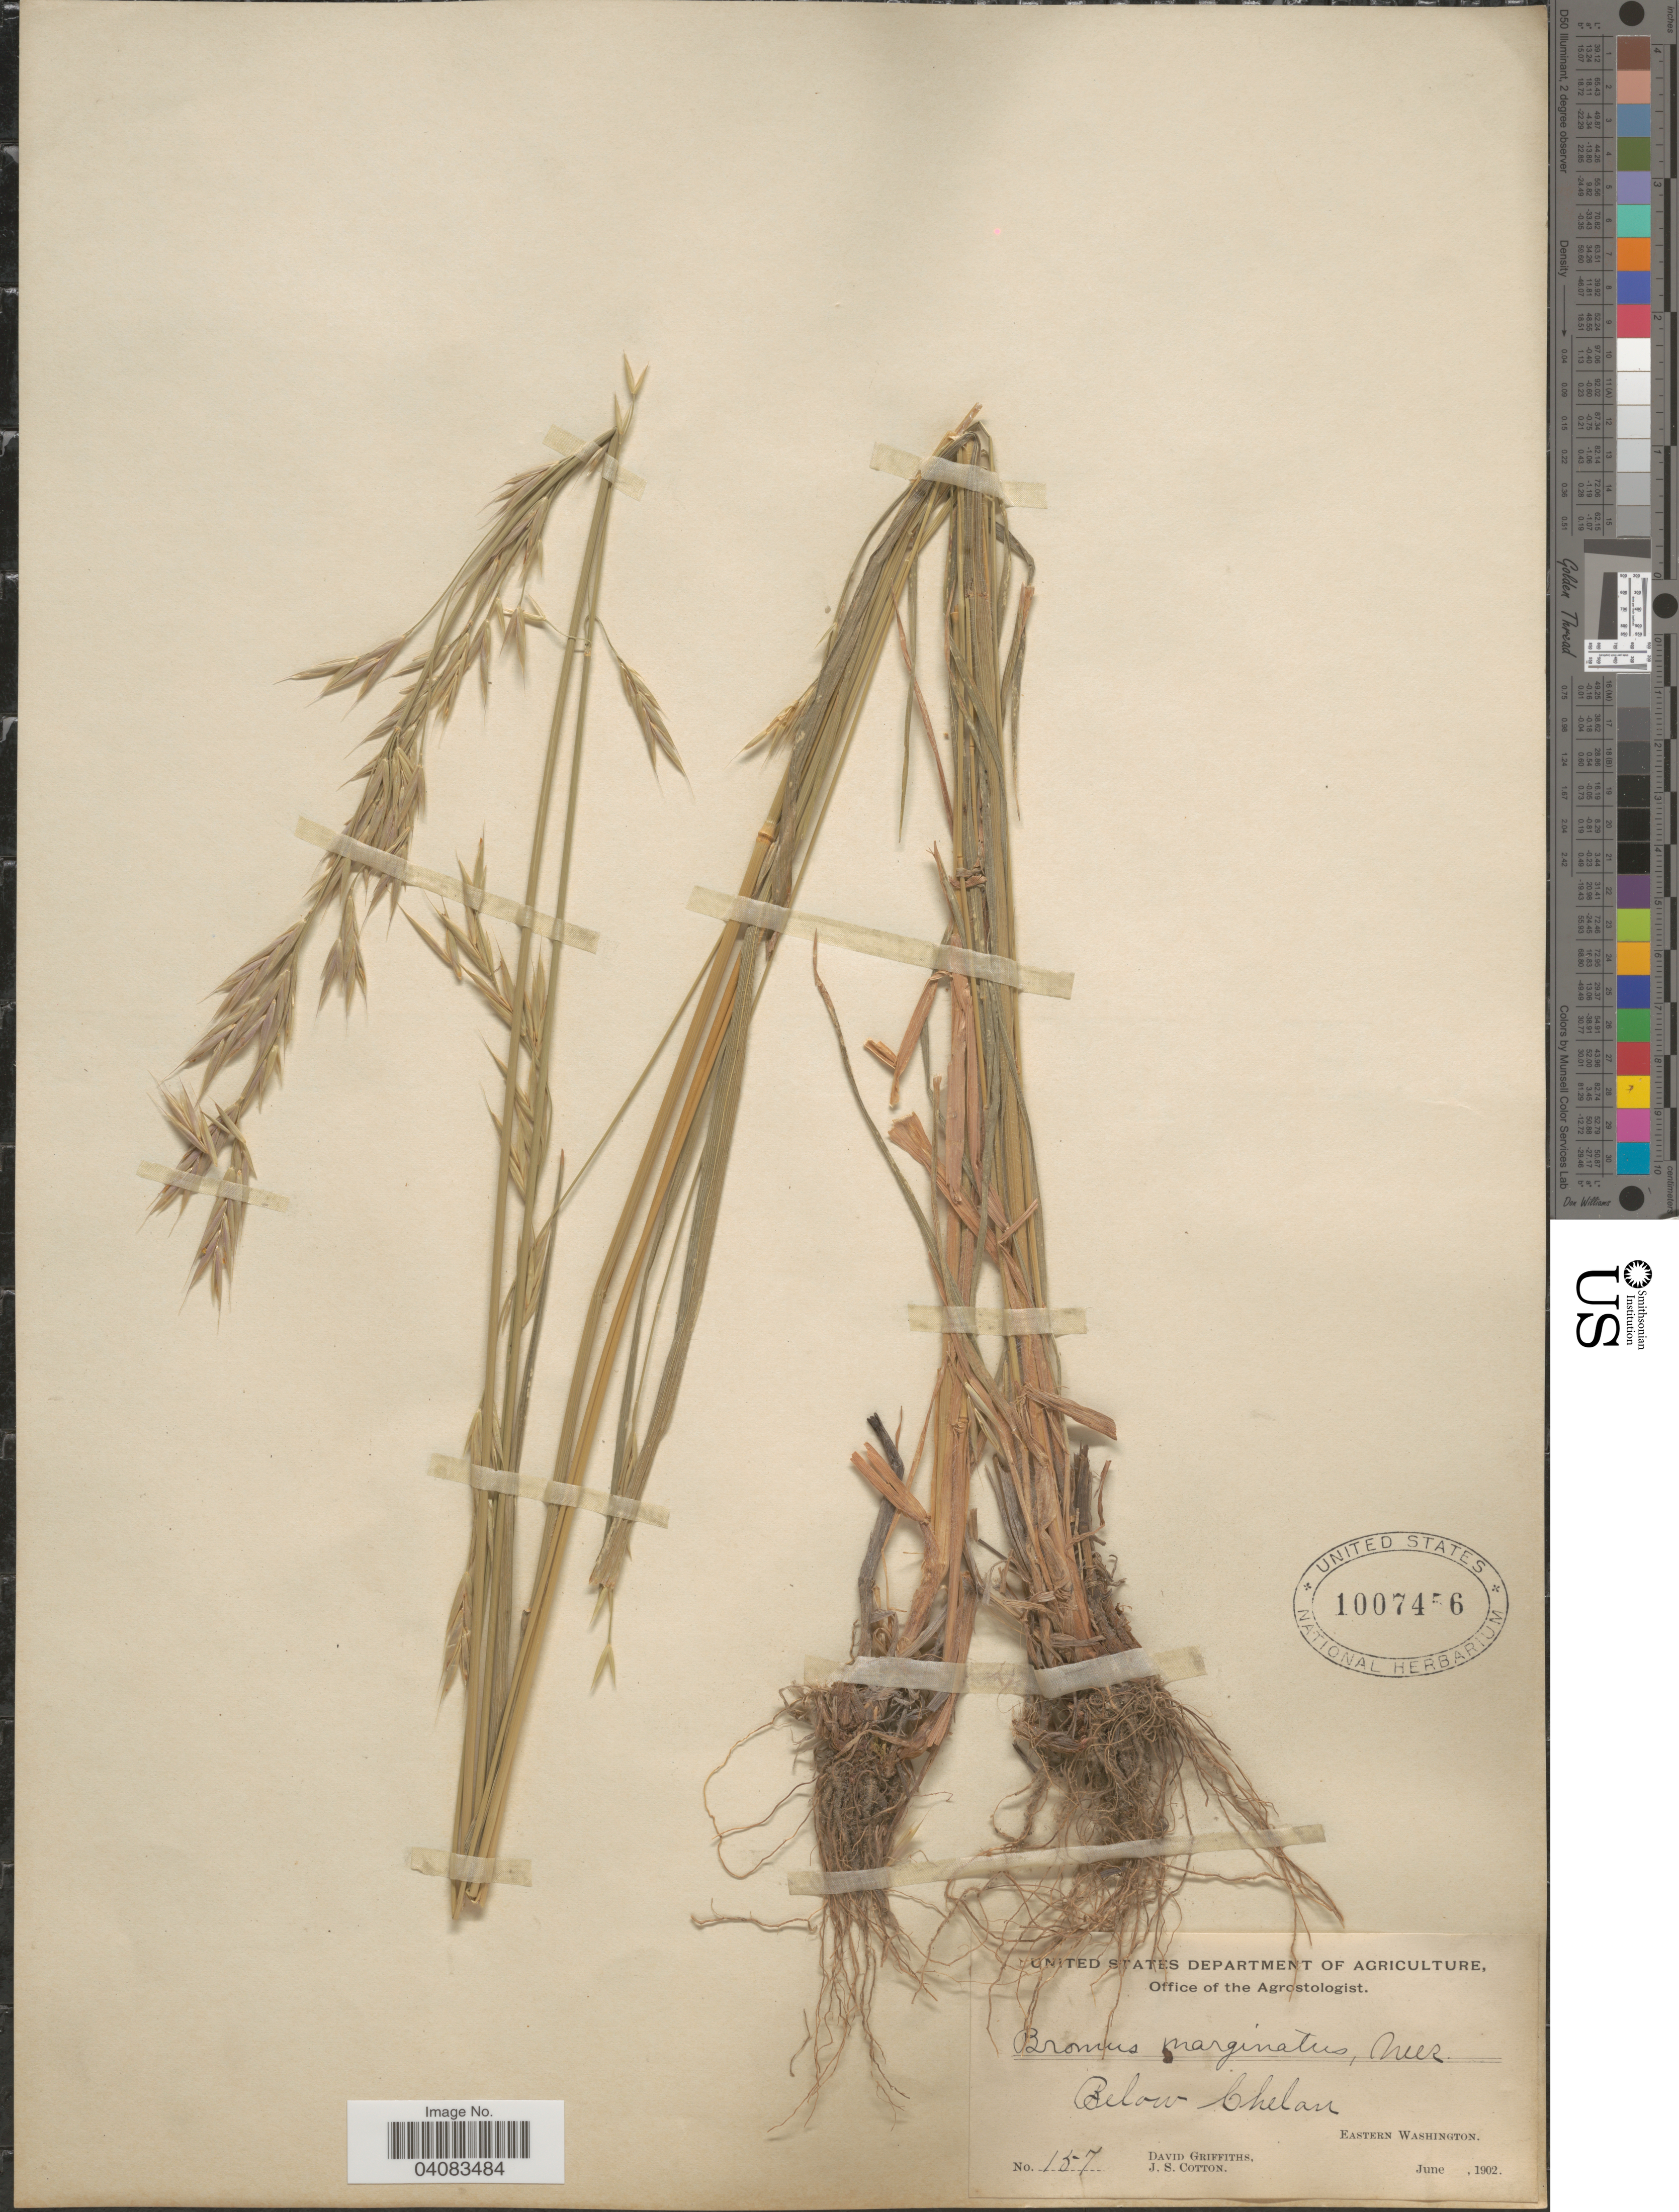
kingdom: Plantae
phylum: Tracheophyta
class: Liliopsida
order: Poales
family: Poaceae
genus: Bromus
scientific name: Bromus marginatus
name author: Nees ex Steud.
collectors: D. Griffiths & J. S. Cotton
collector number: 157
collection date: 1902-06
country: United States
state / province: Washington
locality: Below Chelan. Eastern Washington.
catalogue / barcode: US 1007456